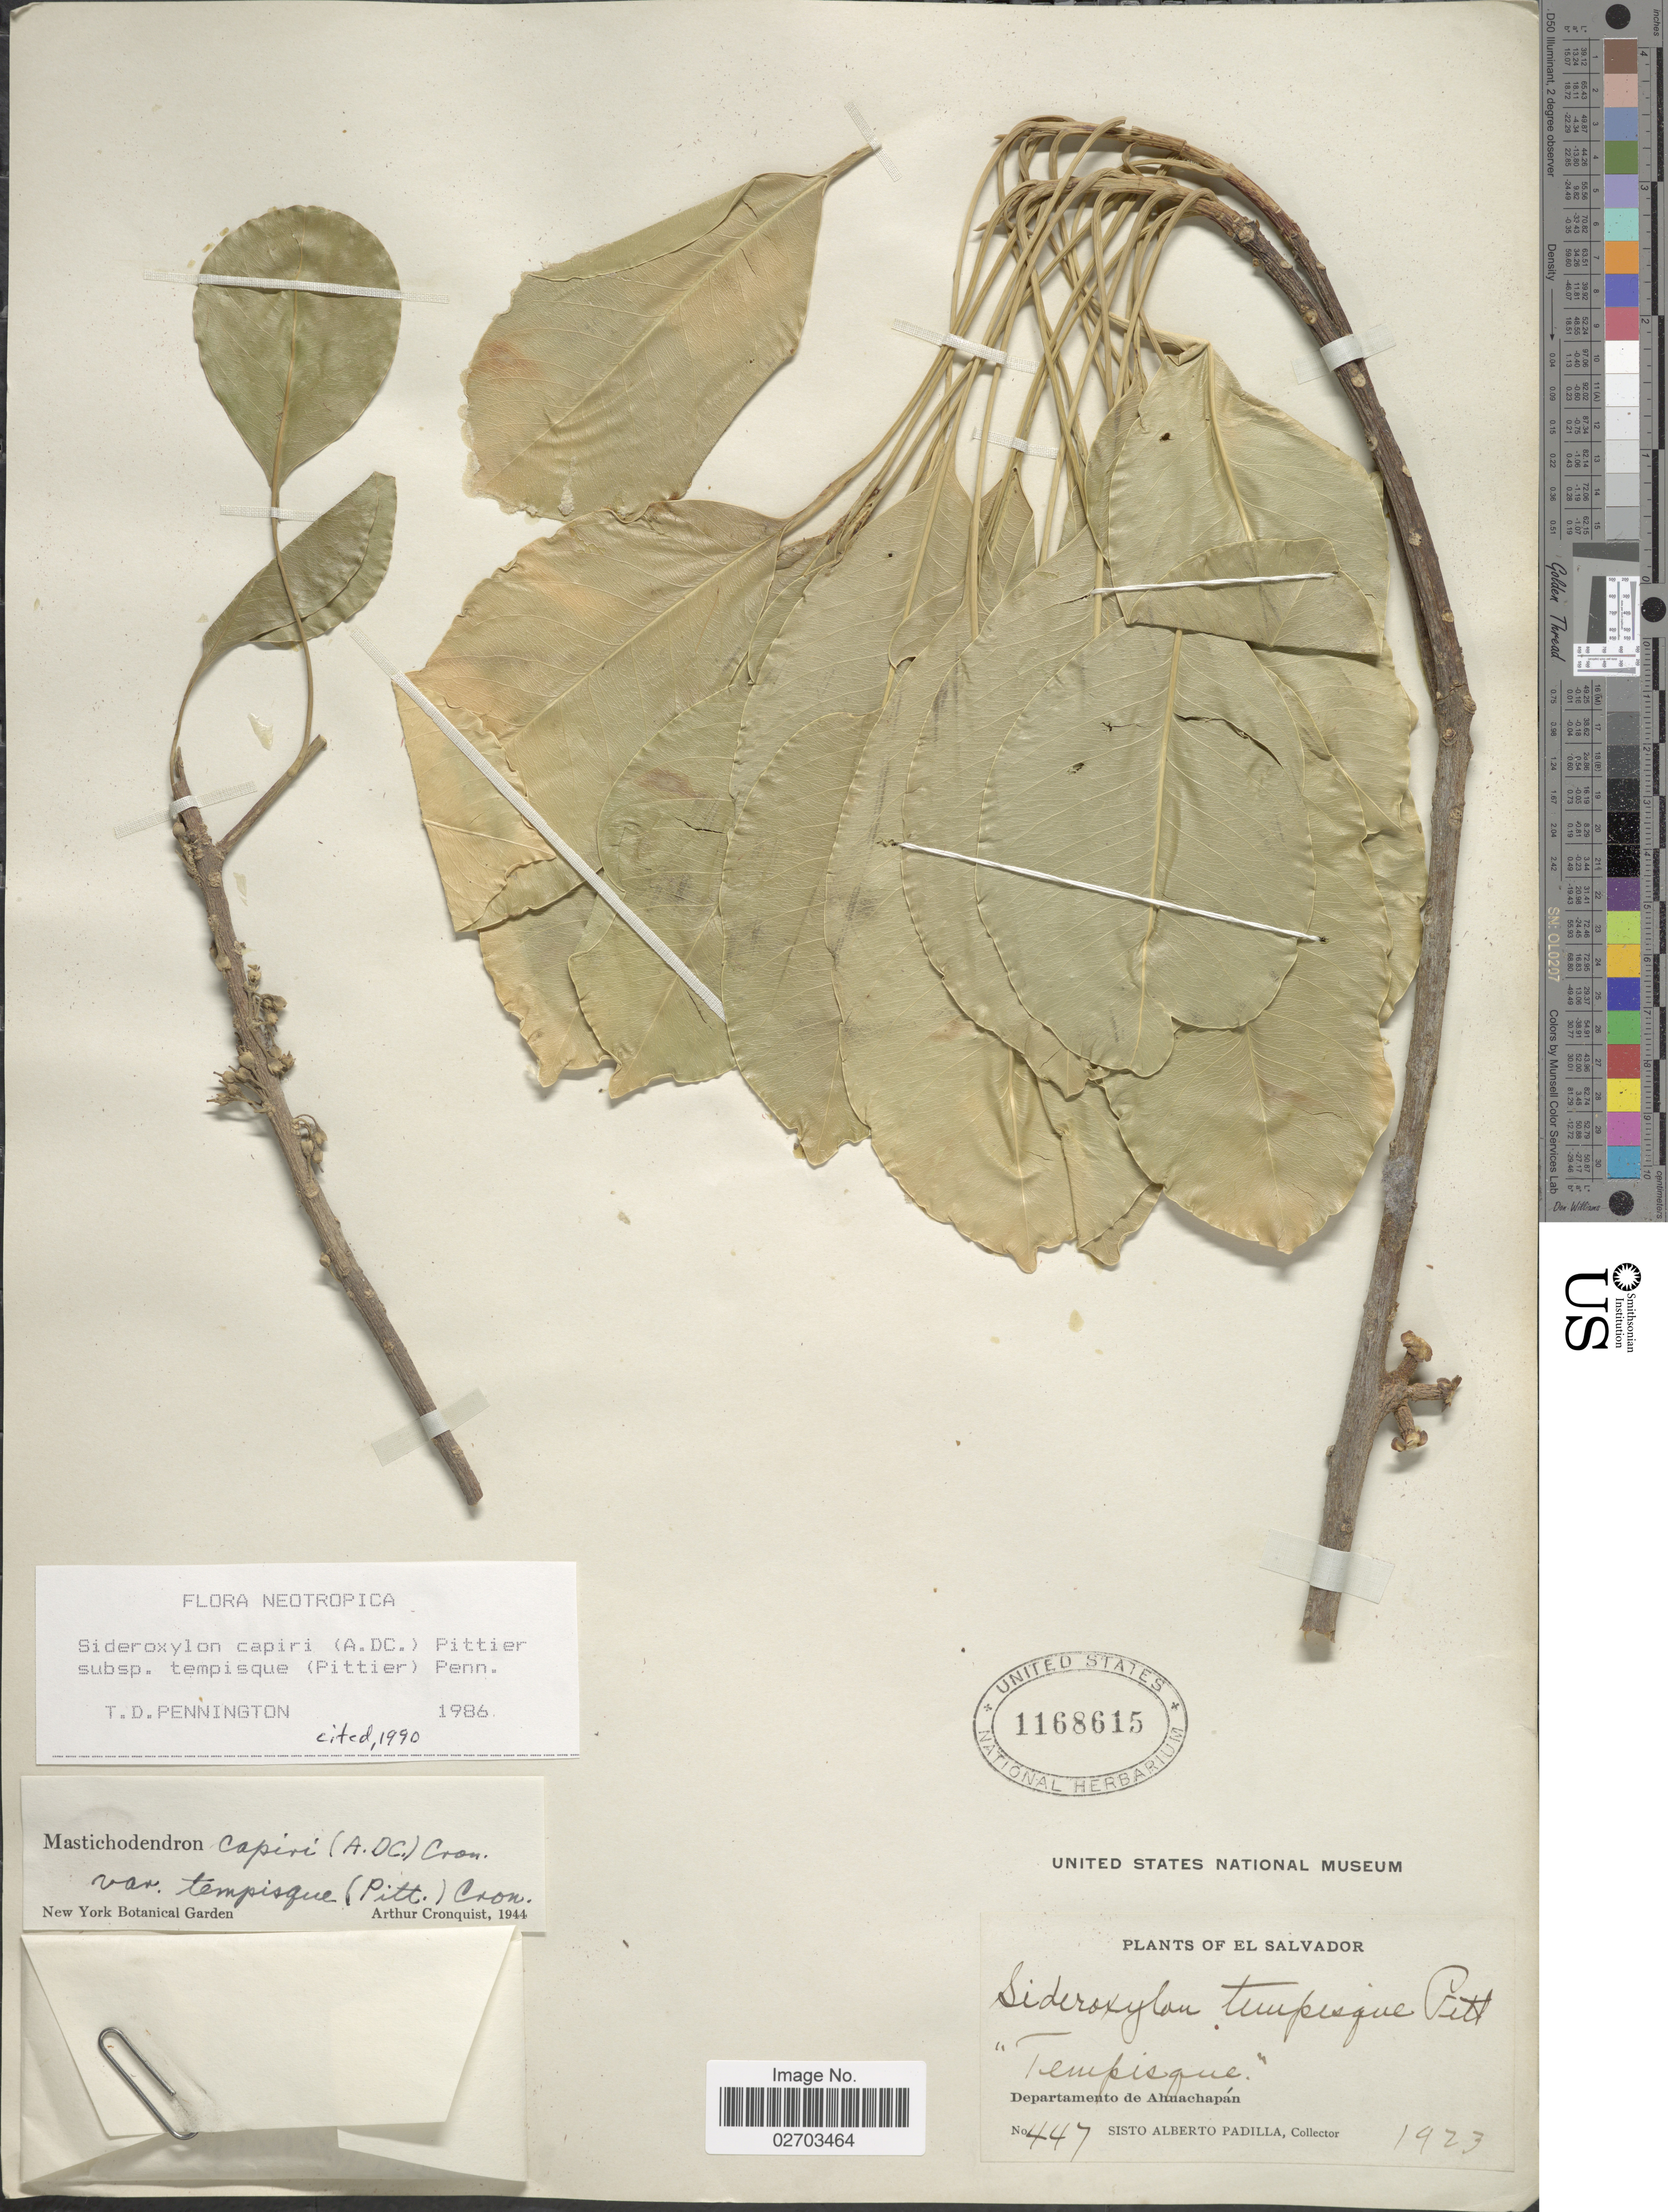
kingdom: Plantae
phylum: Tracheophyta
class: Magnoliopsida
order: Ericales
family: Sapotaceae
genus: Sideroxylon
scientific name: Sideroxylon capiri subsp. tempisque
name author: (Pittier) T.D. Penn.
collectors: S. A. Padilla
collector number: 447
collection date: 1923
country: El Salvador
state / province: Ahuachapan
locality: Tempisque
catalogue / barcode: US 1168615